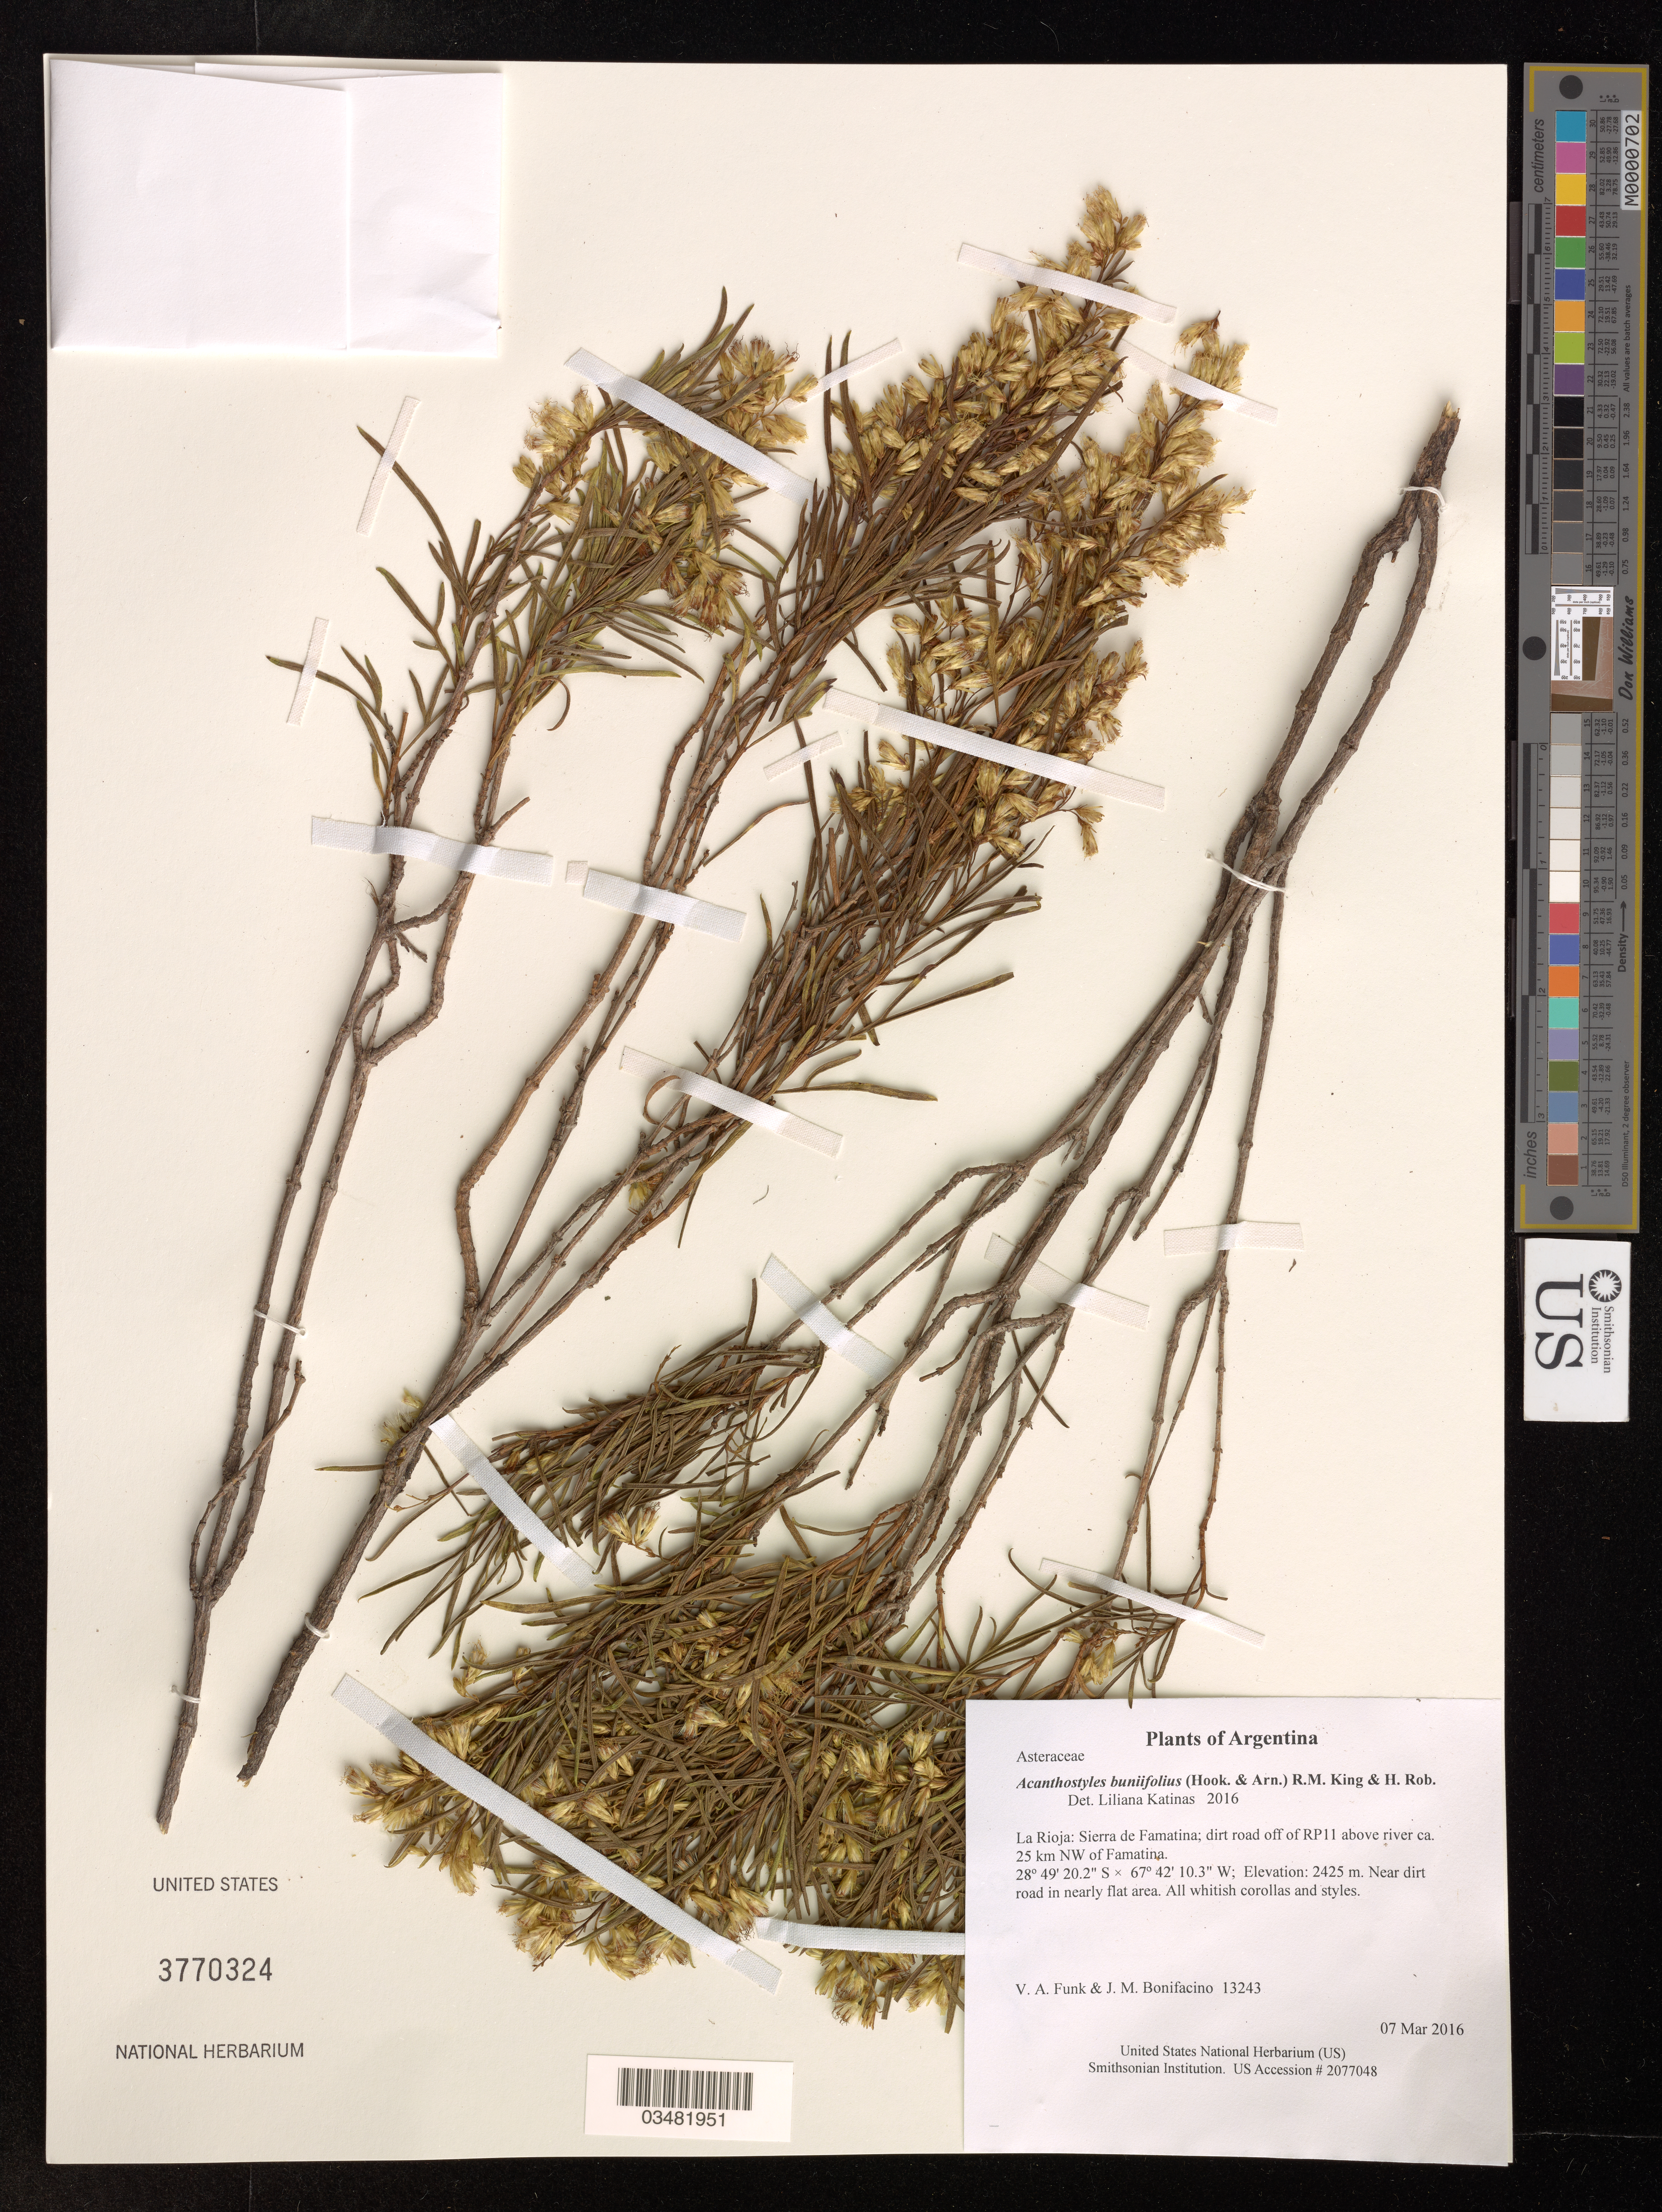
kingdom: Plantae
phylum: Tracheophyta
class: Magnoliopsida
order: Asterales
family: Asteraceae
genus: Acanthostyles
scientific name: Acanthostyles buniifolius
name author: (Hook. & Arn.) R.M. King & H. Rob.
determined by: Katinas, L.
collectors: V. Funk & M. Bonifacino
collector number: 13243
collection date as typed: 7 March 2016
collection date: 2016-03-07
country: Argentina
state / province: La Rioja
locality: Sierra de Famatina; dirt road off of RP11 above river ca. 25 km NW of Famatina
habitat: Near dirt road in nearly flat area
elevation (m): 2425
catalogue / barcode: US 3770324